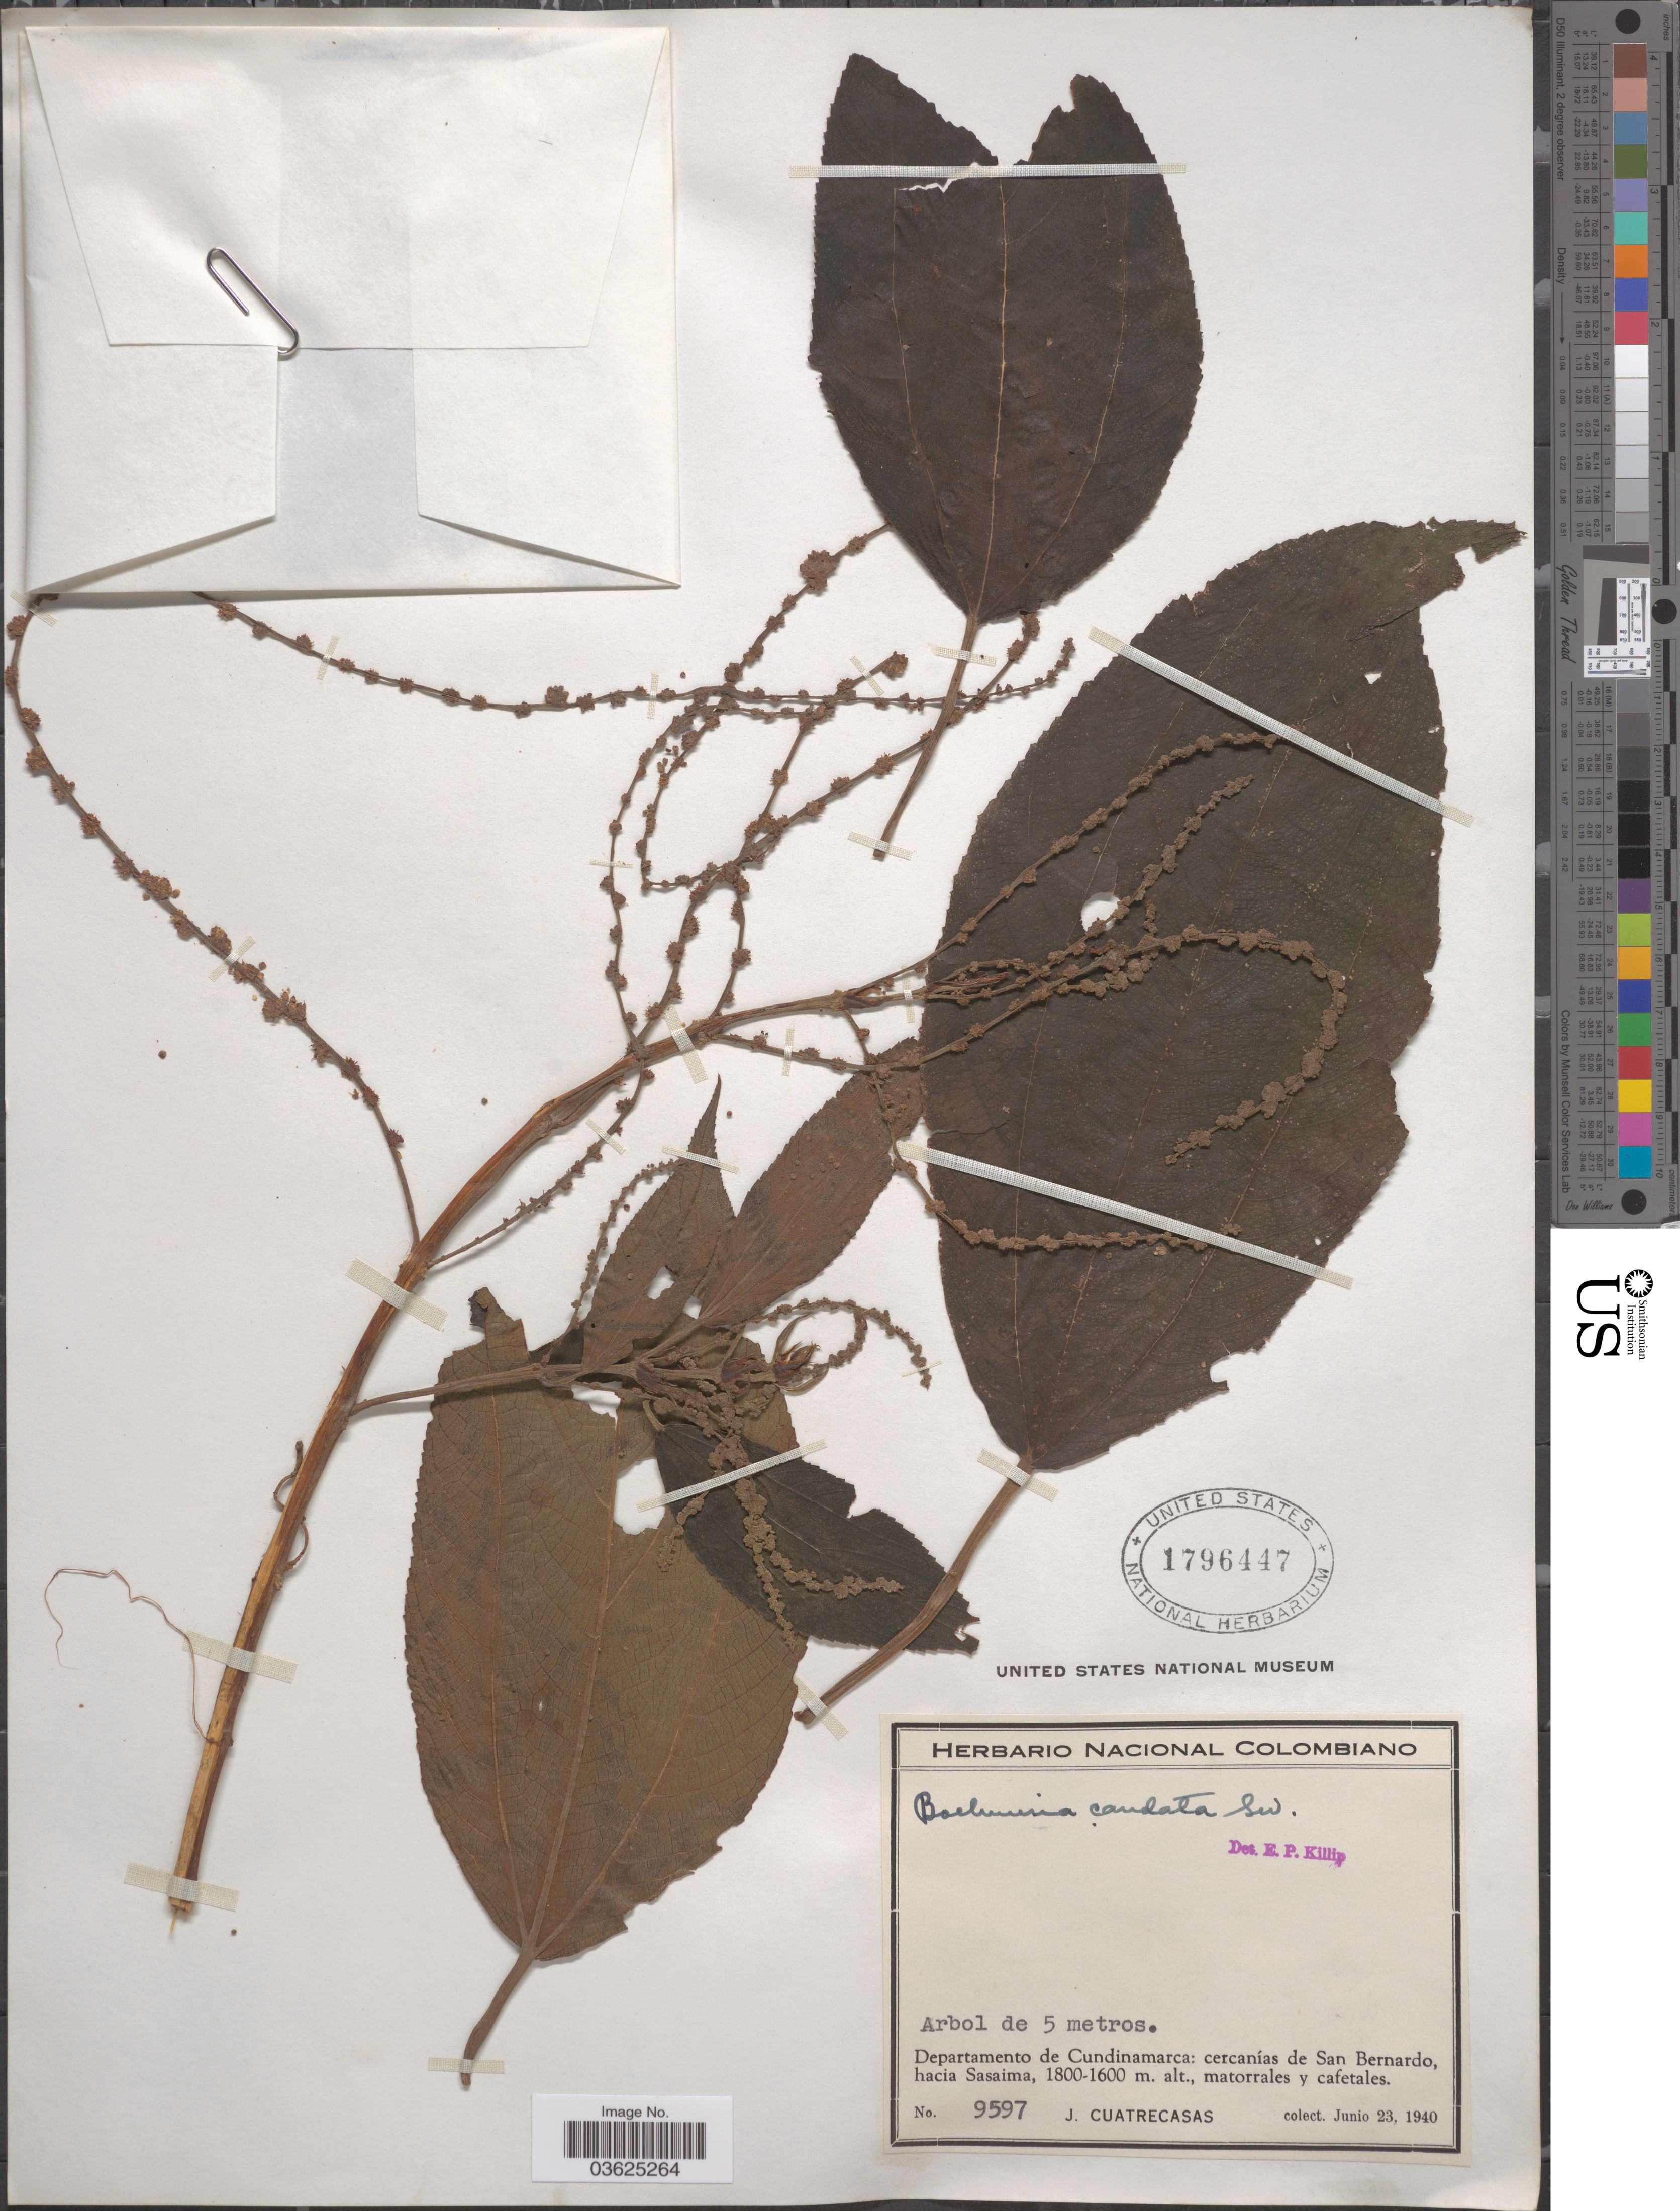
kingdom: Plantae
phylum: Tracheophyta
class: Magnoliopsida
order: Rosales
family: Urticaceae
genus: Boehmeria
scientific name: Boehmeria caudata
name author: Sw.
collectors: J. Cuatrecasas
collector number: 9597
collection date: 1940-06-23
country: Colombia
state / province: Cundinamarca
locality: Departamento de Cundinamarca: cercanías de San Bernardo, hacia Sasaima.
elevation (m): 1600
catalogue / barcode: US 1796447